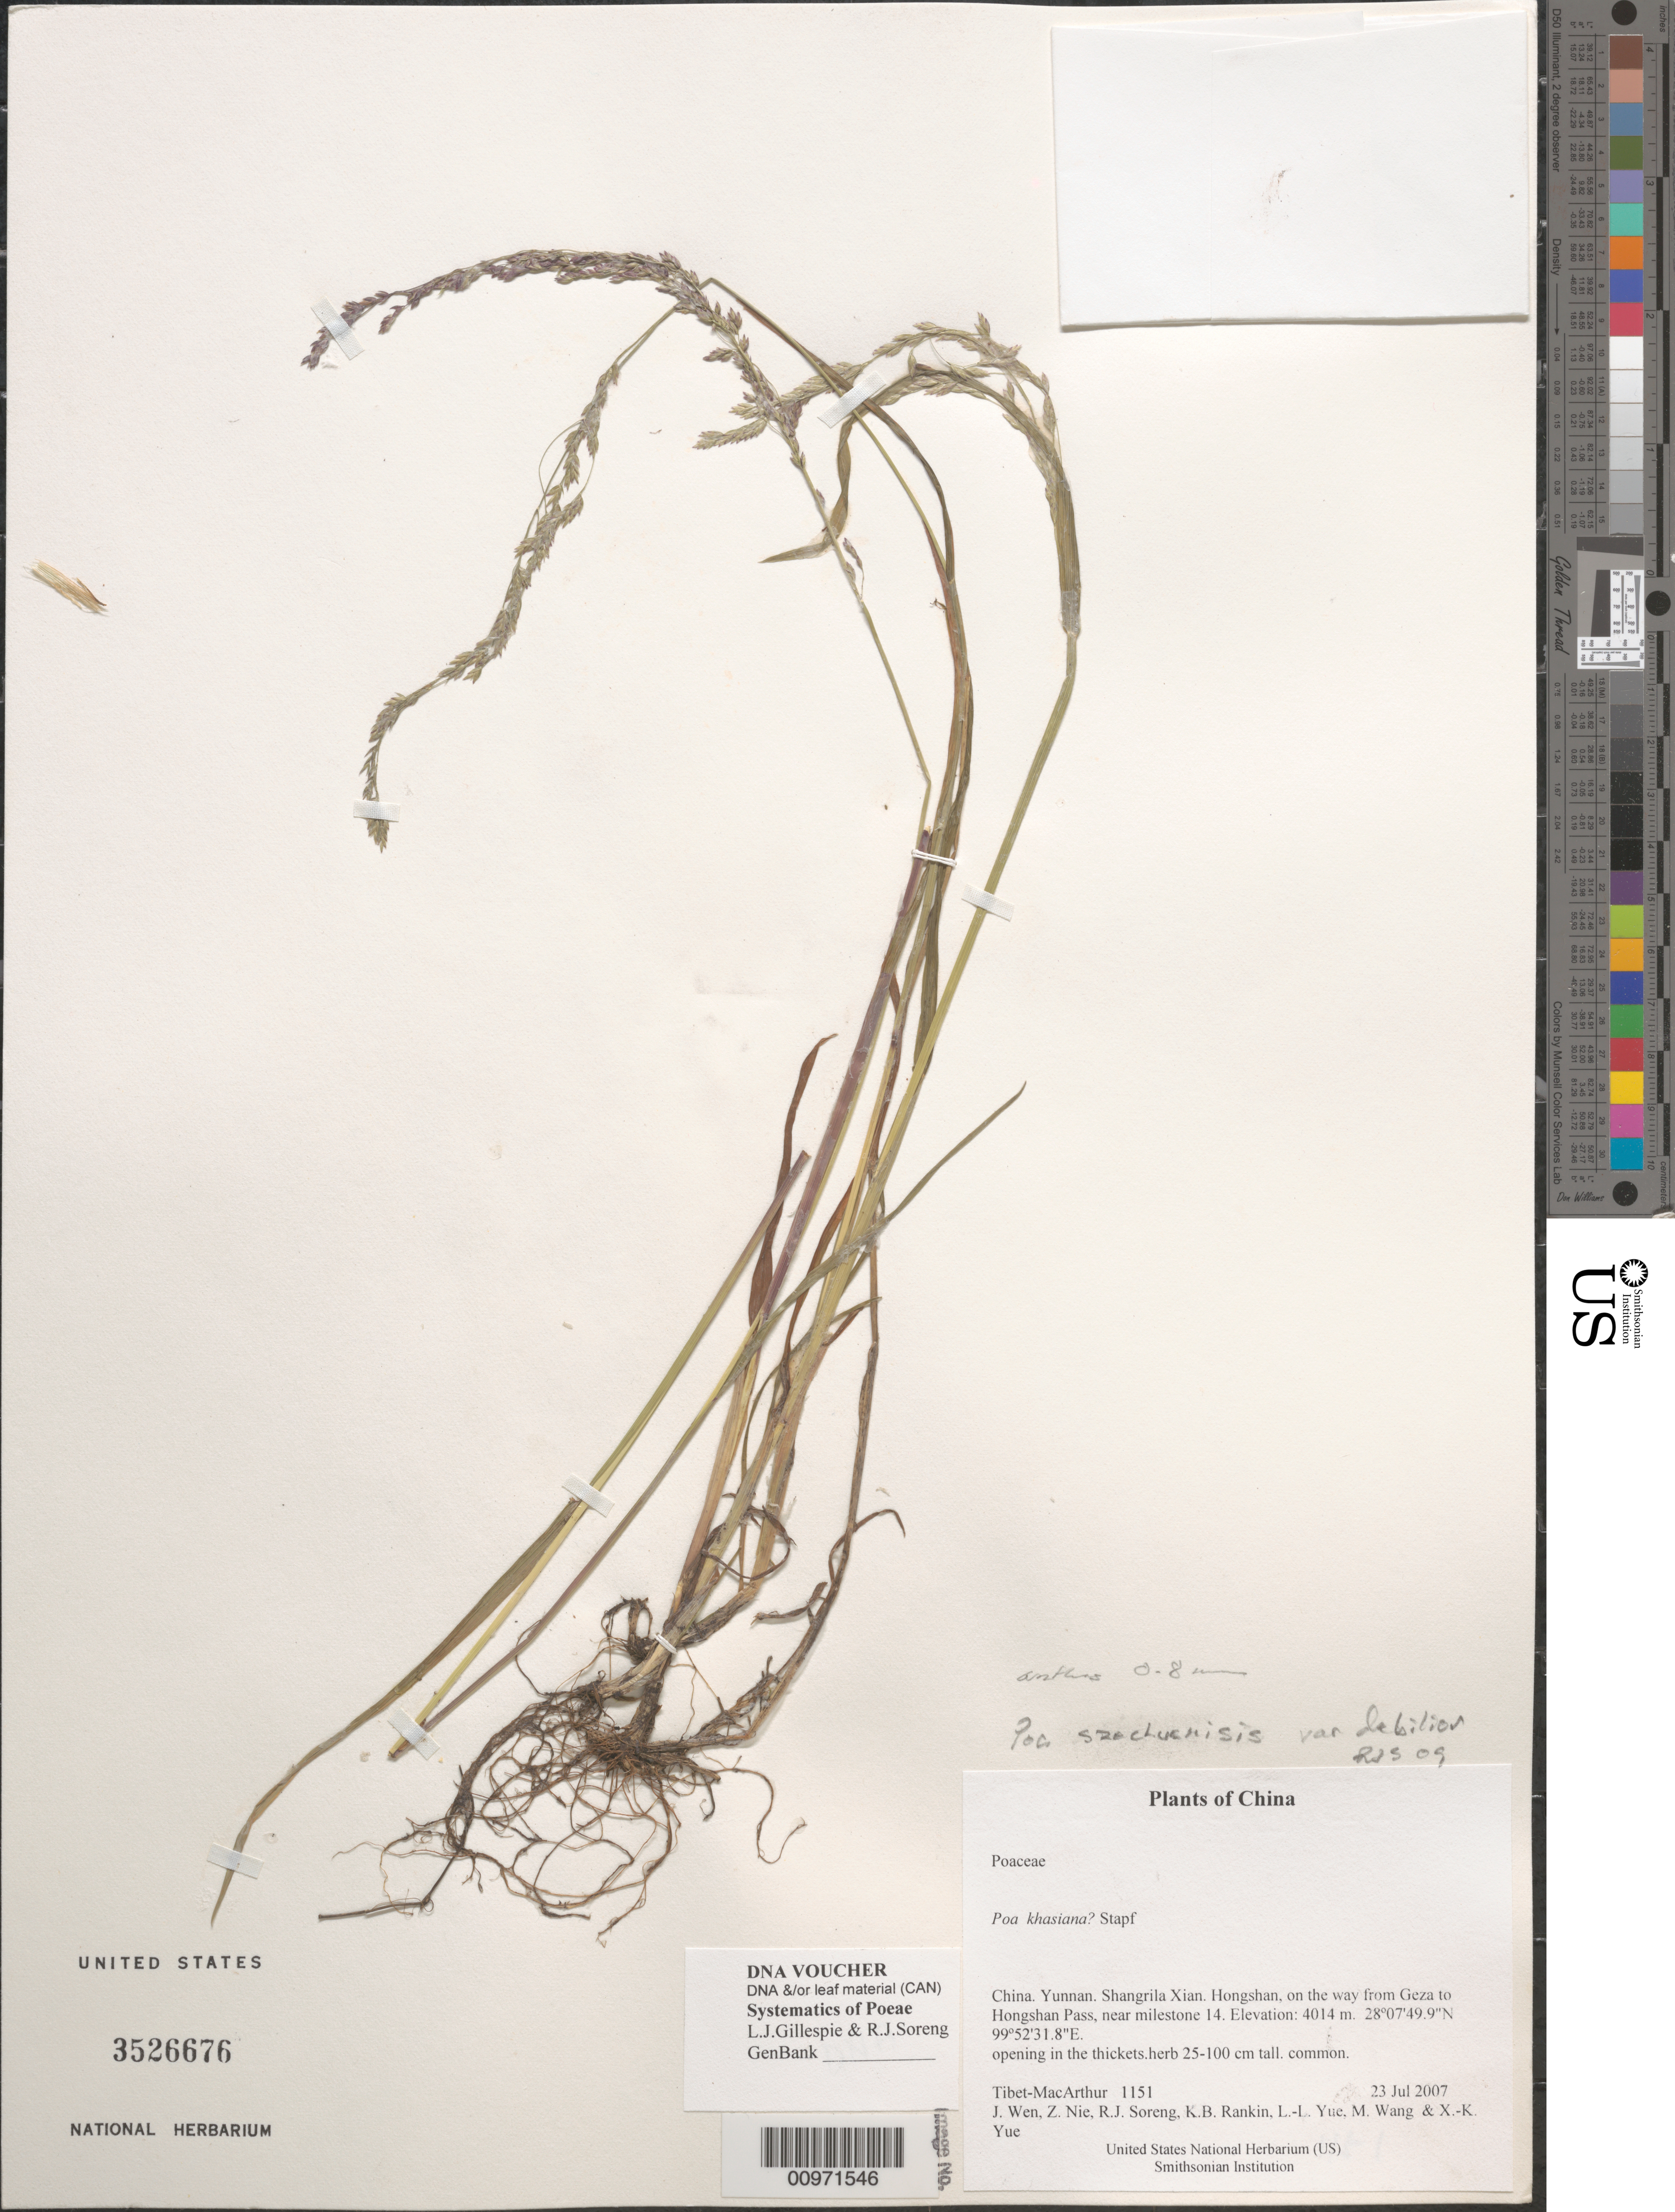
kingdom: Plantae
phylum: Tracheophyta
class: Liliopsida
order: Poales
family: Poaceae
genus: Poa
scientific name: Poa khasiana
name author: Stapf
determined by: Soreng, Robert J., Research Associate (BOT), Smithsonian Institution - National Museum of Natural History (UNITED STATES)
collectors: Tibet-MacArthur, J. Wen, Z. Nie, R. J. Soreng, K. Rankin, L. Yue, M. Wang & X. Yue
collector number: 1151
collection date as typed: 23 Jul 2007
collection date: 2007-07-23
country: China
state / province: Yunnan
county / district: Shangrila Xian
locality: Hongshan, on the way from Geza to Hongshan Pass, near milestone 14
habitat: Opening in the thickets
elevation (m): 4014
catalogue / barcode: US 3526676